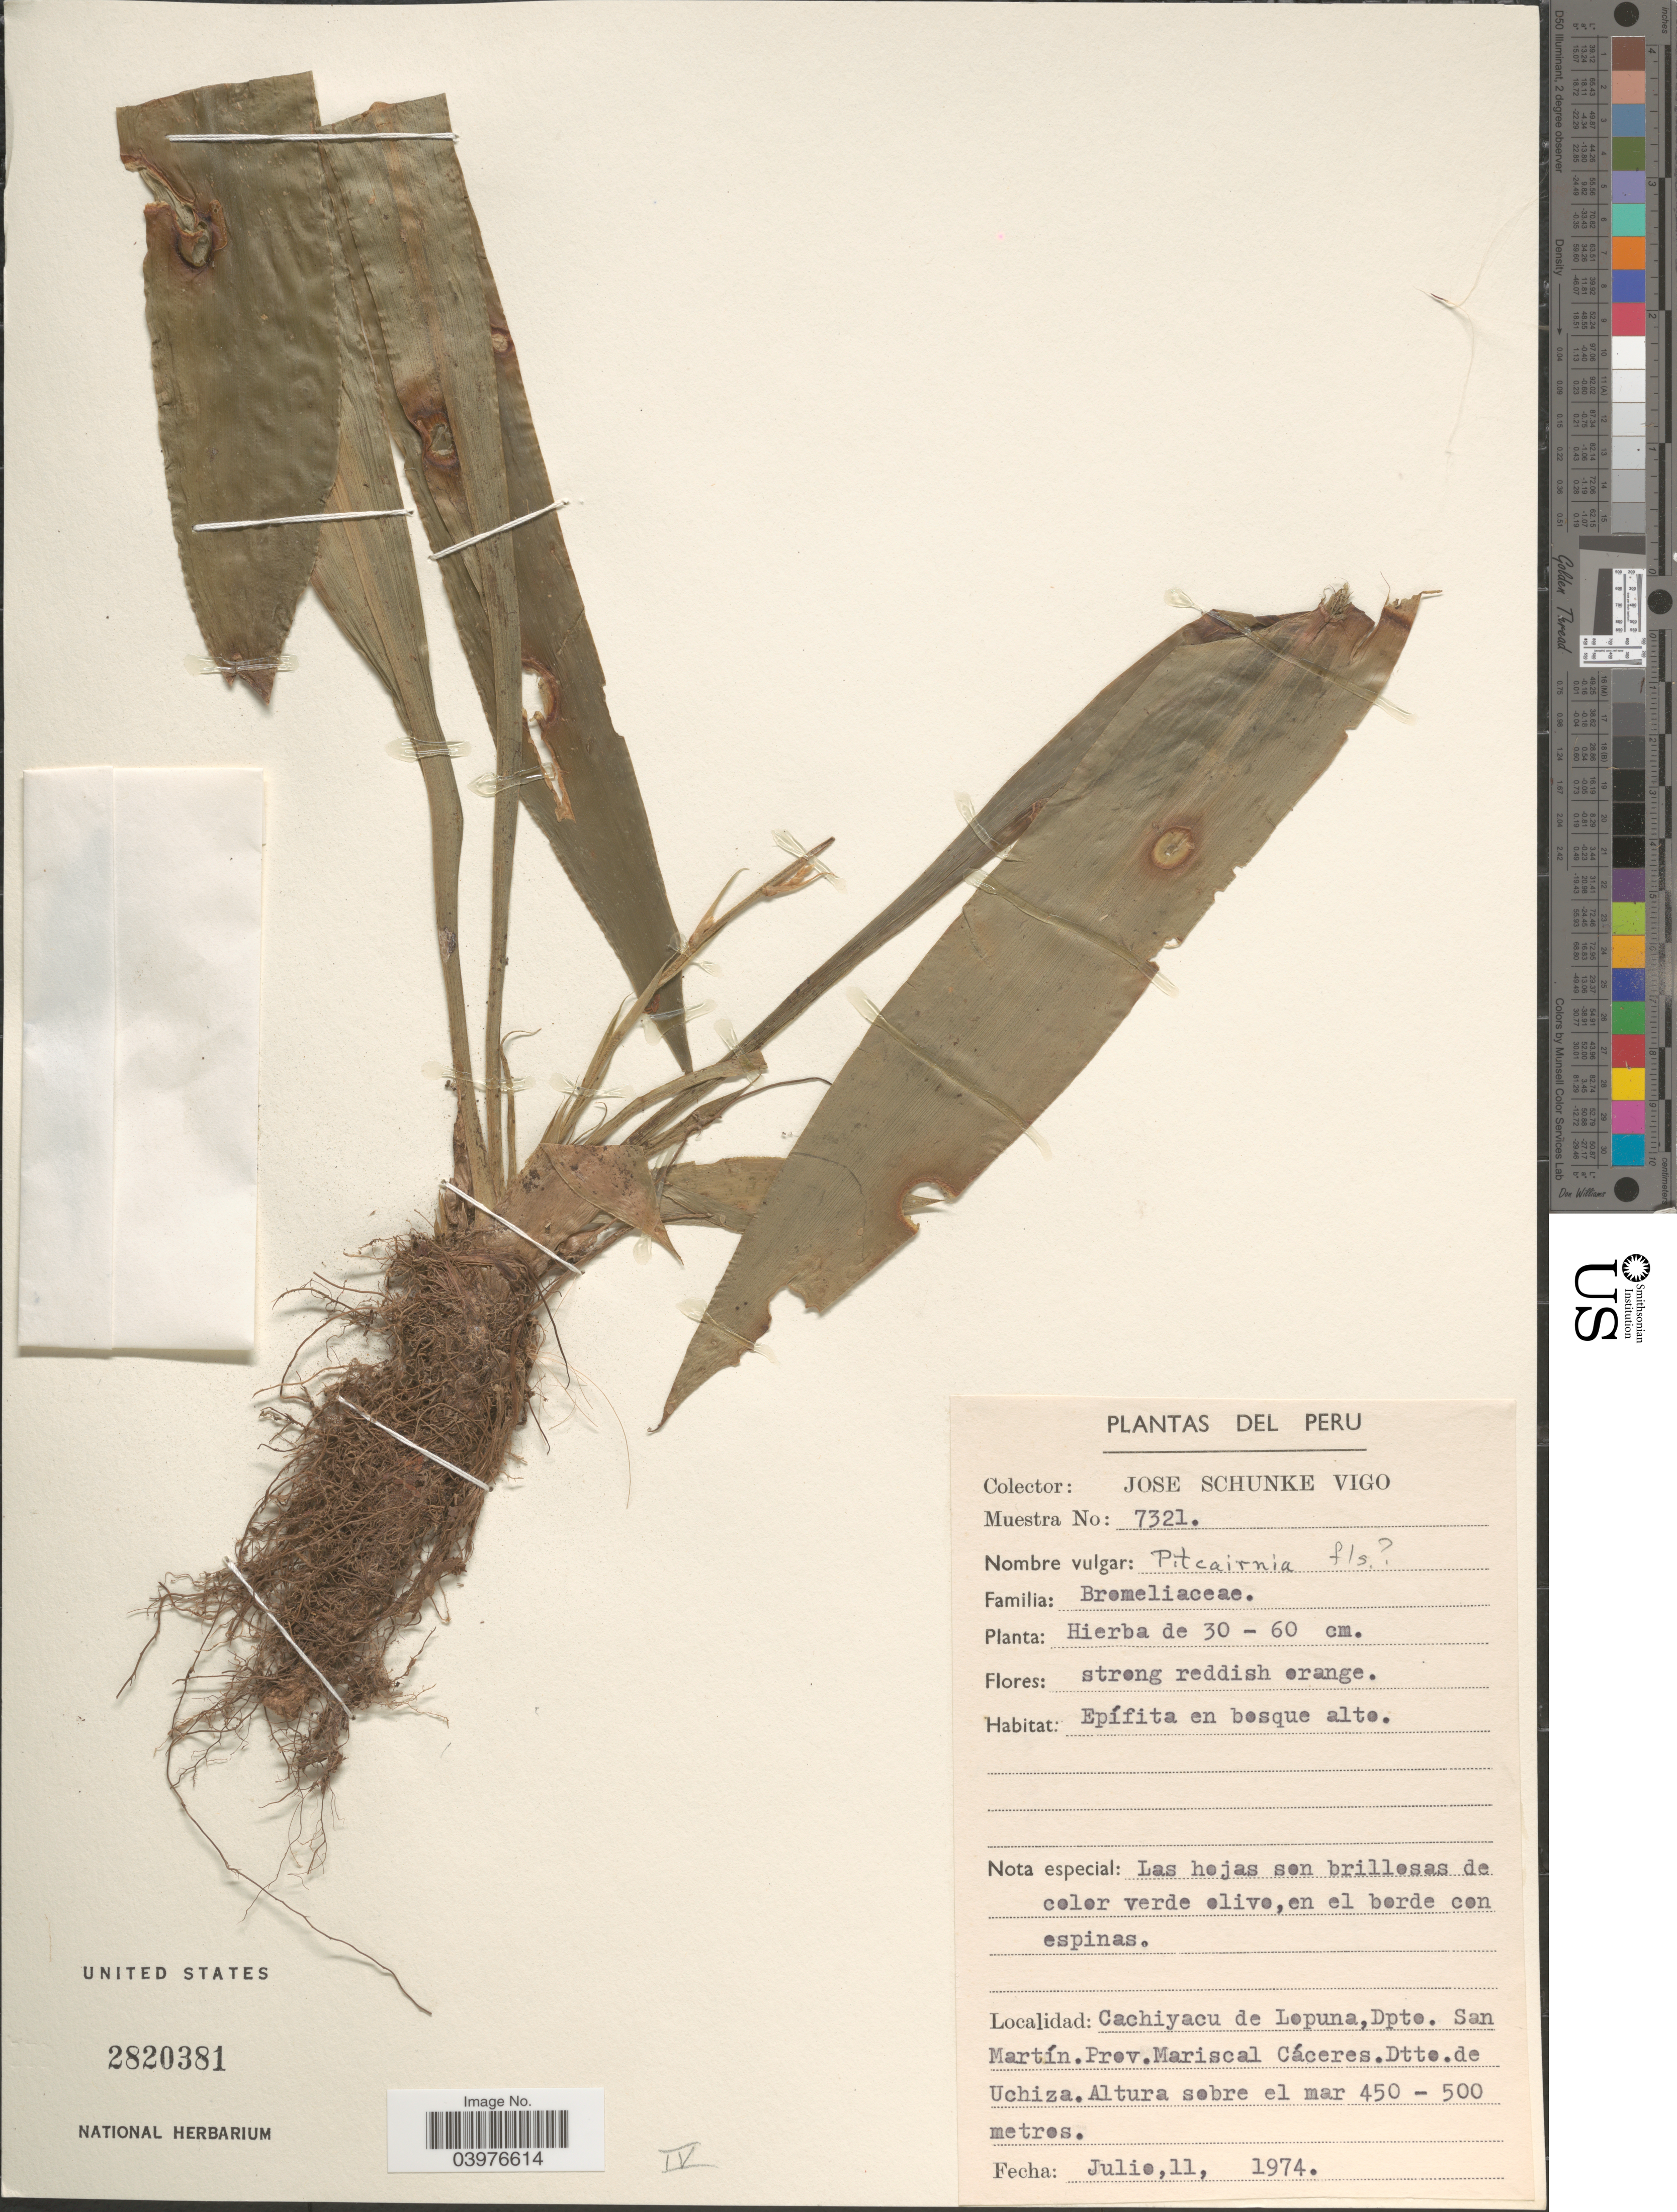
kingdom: Plantae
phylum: Tracheophyta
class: Liliopsida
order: Poales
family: Bromeliaceae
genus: Pitcairnia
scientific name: Pitcairnia sp.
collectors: J. Schunke Vigo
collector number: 7321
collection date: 1974-07-11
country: Peru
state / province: San Martín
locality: Cachiyacu de Lopuna, Dpto. San Martín. Prov. Mariscal Cáceres. Dtto. de Uchiza.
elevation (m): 450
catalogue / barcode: US 2820381